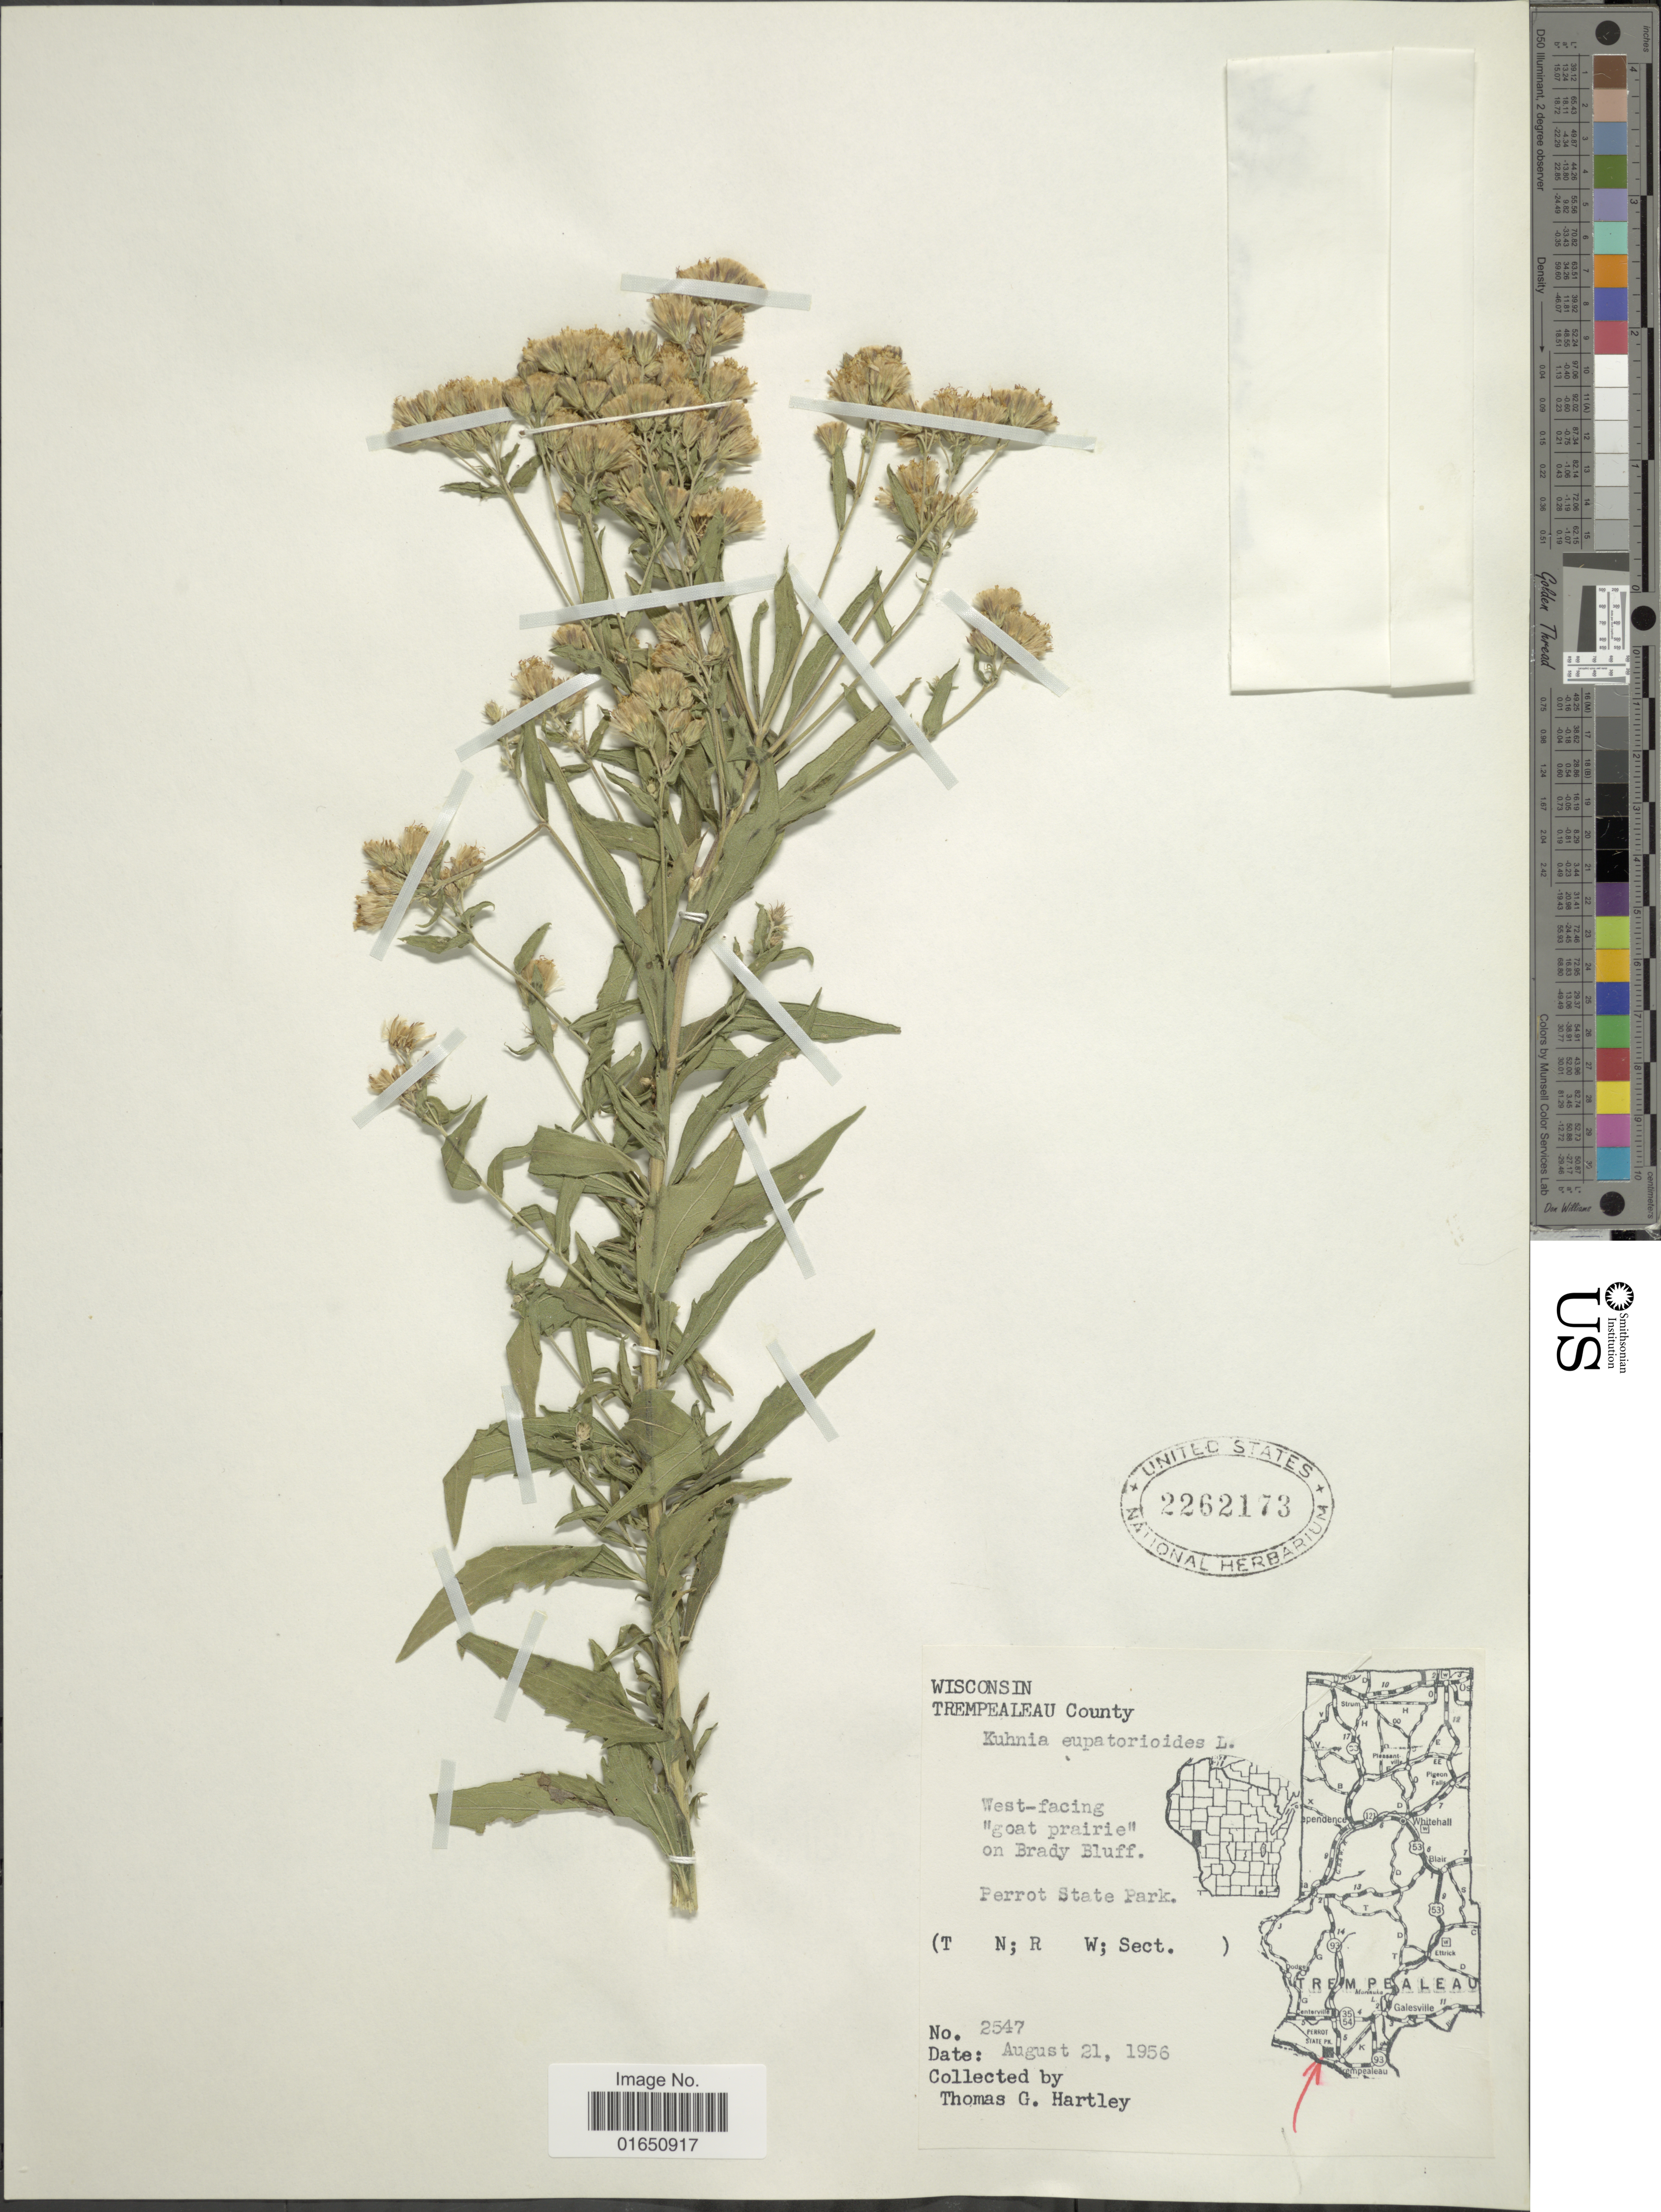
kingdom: Plantae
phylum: Tracheophyta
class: Magnoliopsida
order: Asterales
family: Asteraceae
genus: Brickellia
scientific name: Brickellia eupatorioides var. corymbulosa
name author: (Torr. & A. Gray) Shinners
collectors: T. G. Hartley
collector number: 2547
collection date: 1956-08-21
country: United States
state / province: Wisconsin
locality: Trempealeau County. Perrot State Park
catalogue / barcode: US 2262173